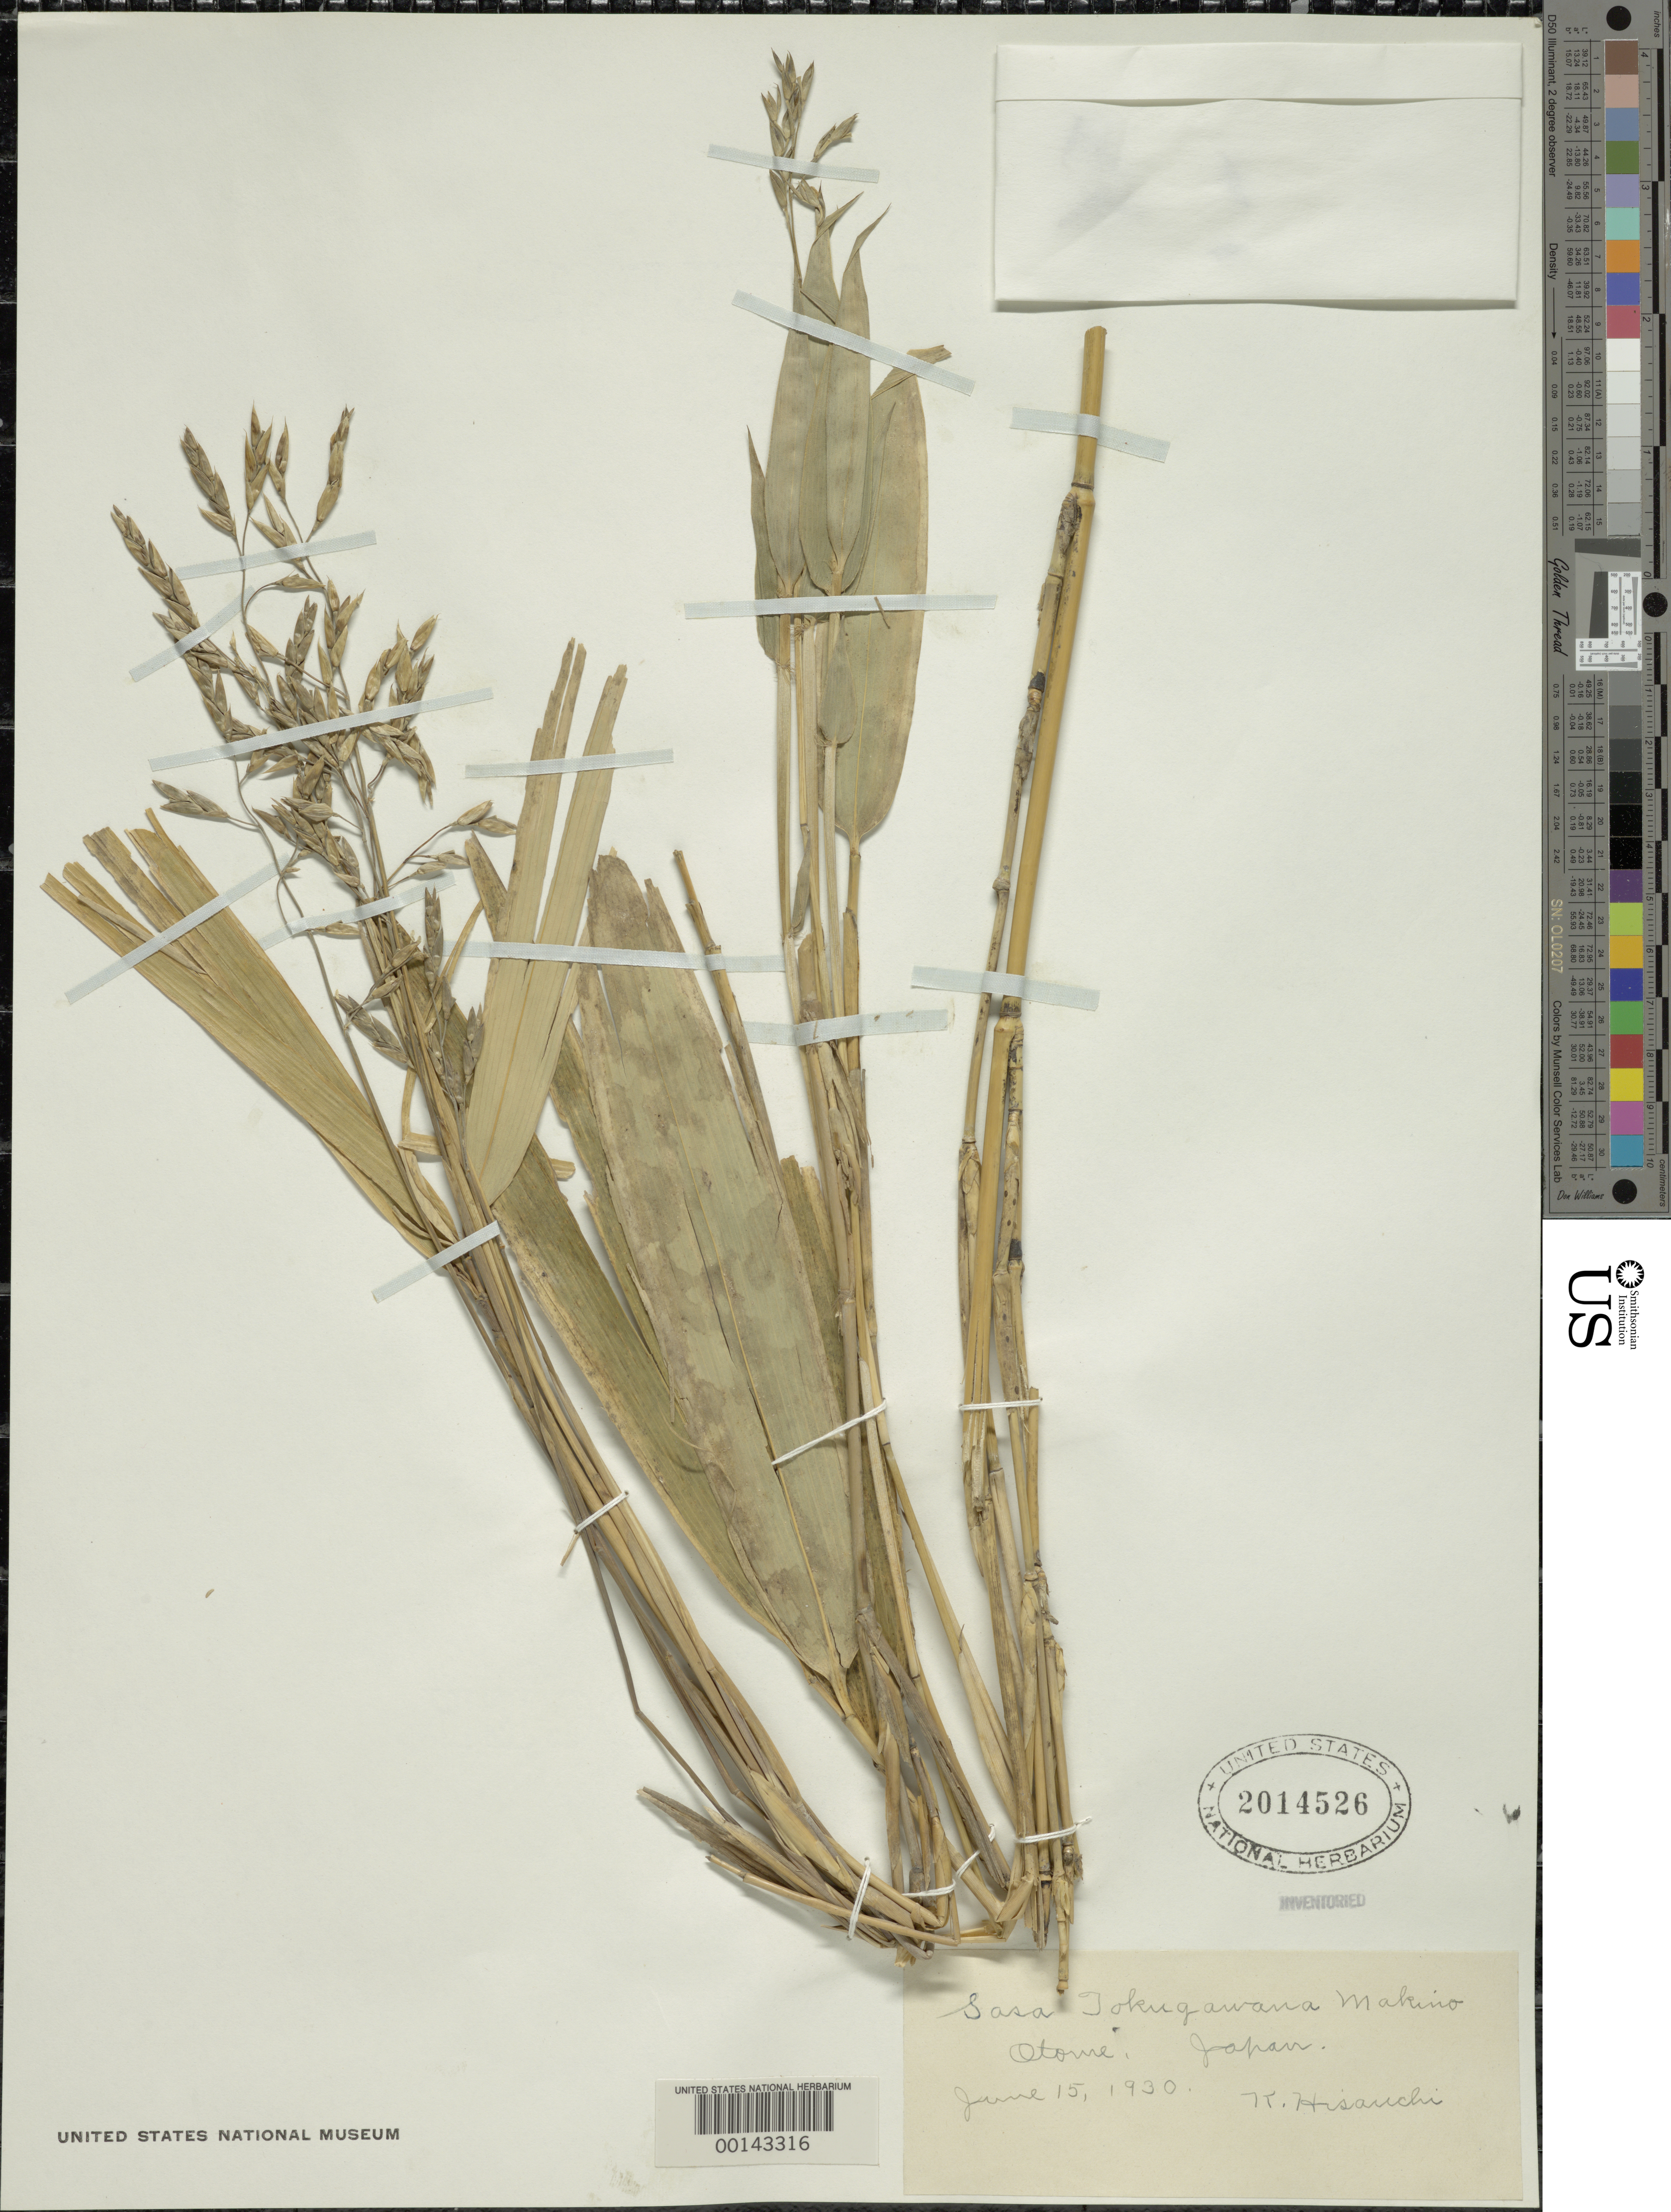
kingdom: Plantae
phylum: Tracheophyta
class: Liliopsida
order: Poales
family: Poaceae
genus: Sasa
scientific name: Sasa tokugawana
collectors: K. Hisauchi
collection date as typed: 15 Jun 1930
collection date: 1930-06-15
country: Japan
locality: Otome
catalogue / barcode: US 2014526